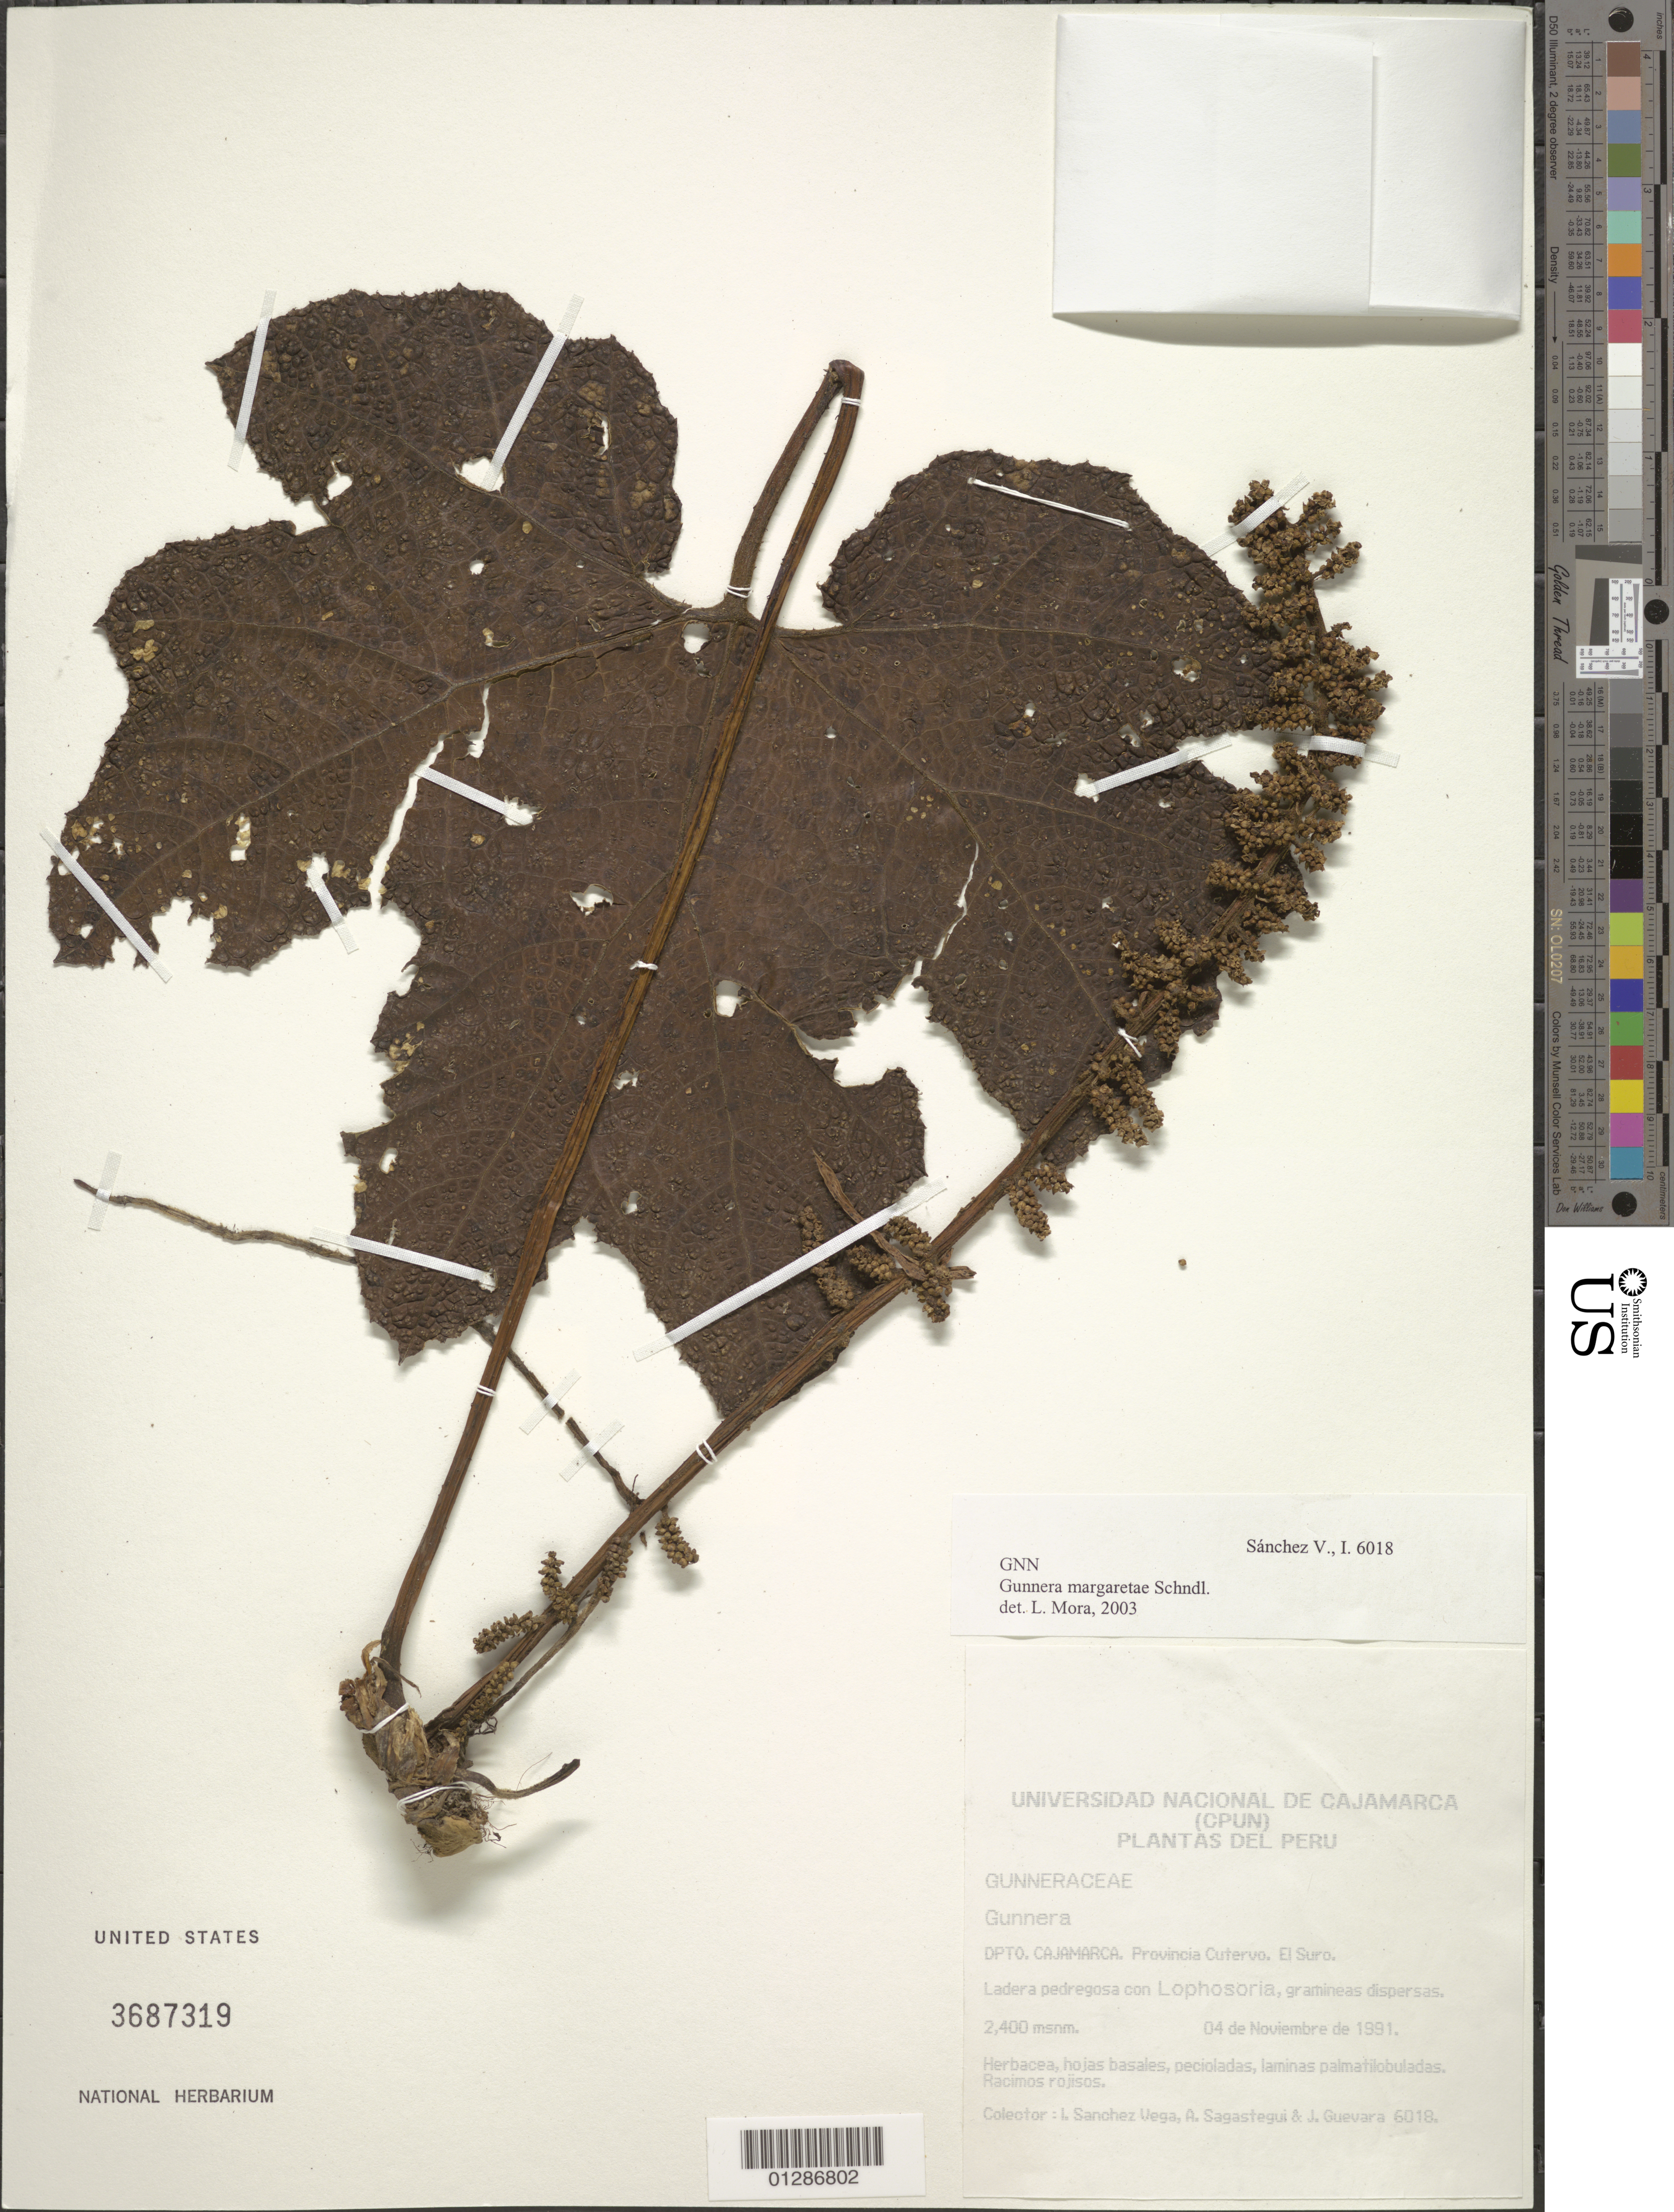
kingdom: Plantae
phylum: Tracheophyta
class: Magnoliopsida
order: Gunnerales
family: Gunneraceae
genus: Gunnera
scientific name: Gunnera margaretae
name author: Schindl.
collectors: I. S. Vega, A. Sagástegui A. & J. Guevara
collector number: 6018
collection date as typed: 4 Nov 1991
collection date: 1991-11-04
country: Peru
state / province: Cajamarca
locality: Prov. Cutervo. El Suro.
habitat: Herb.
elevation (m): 2400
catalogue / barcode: US 3687319